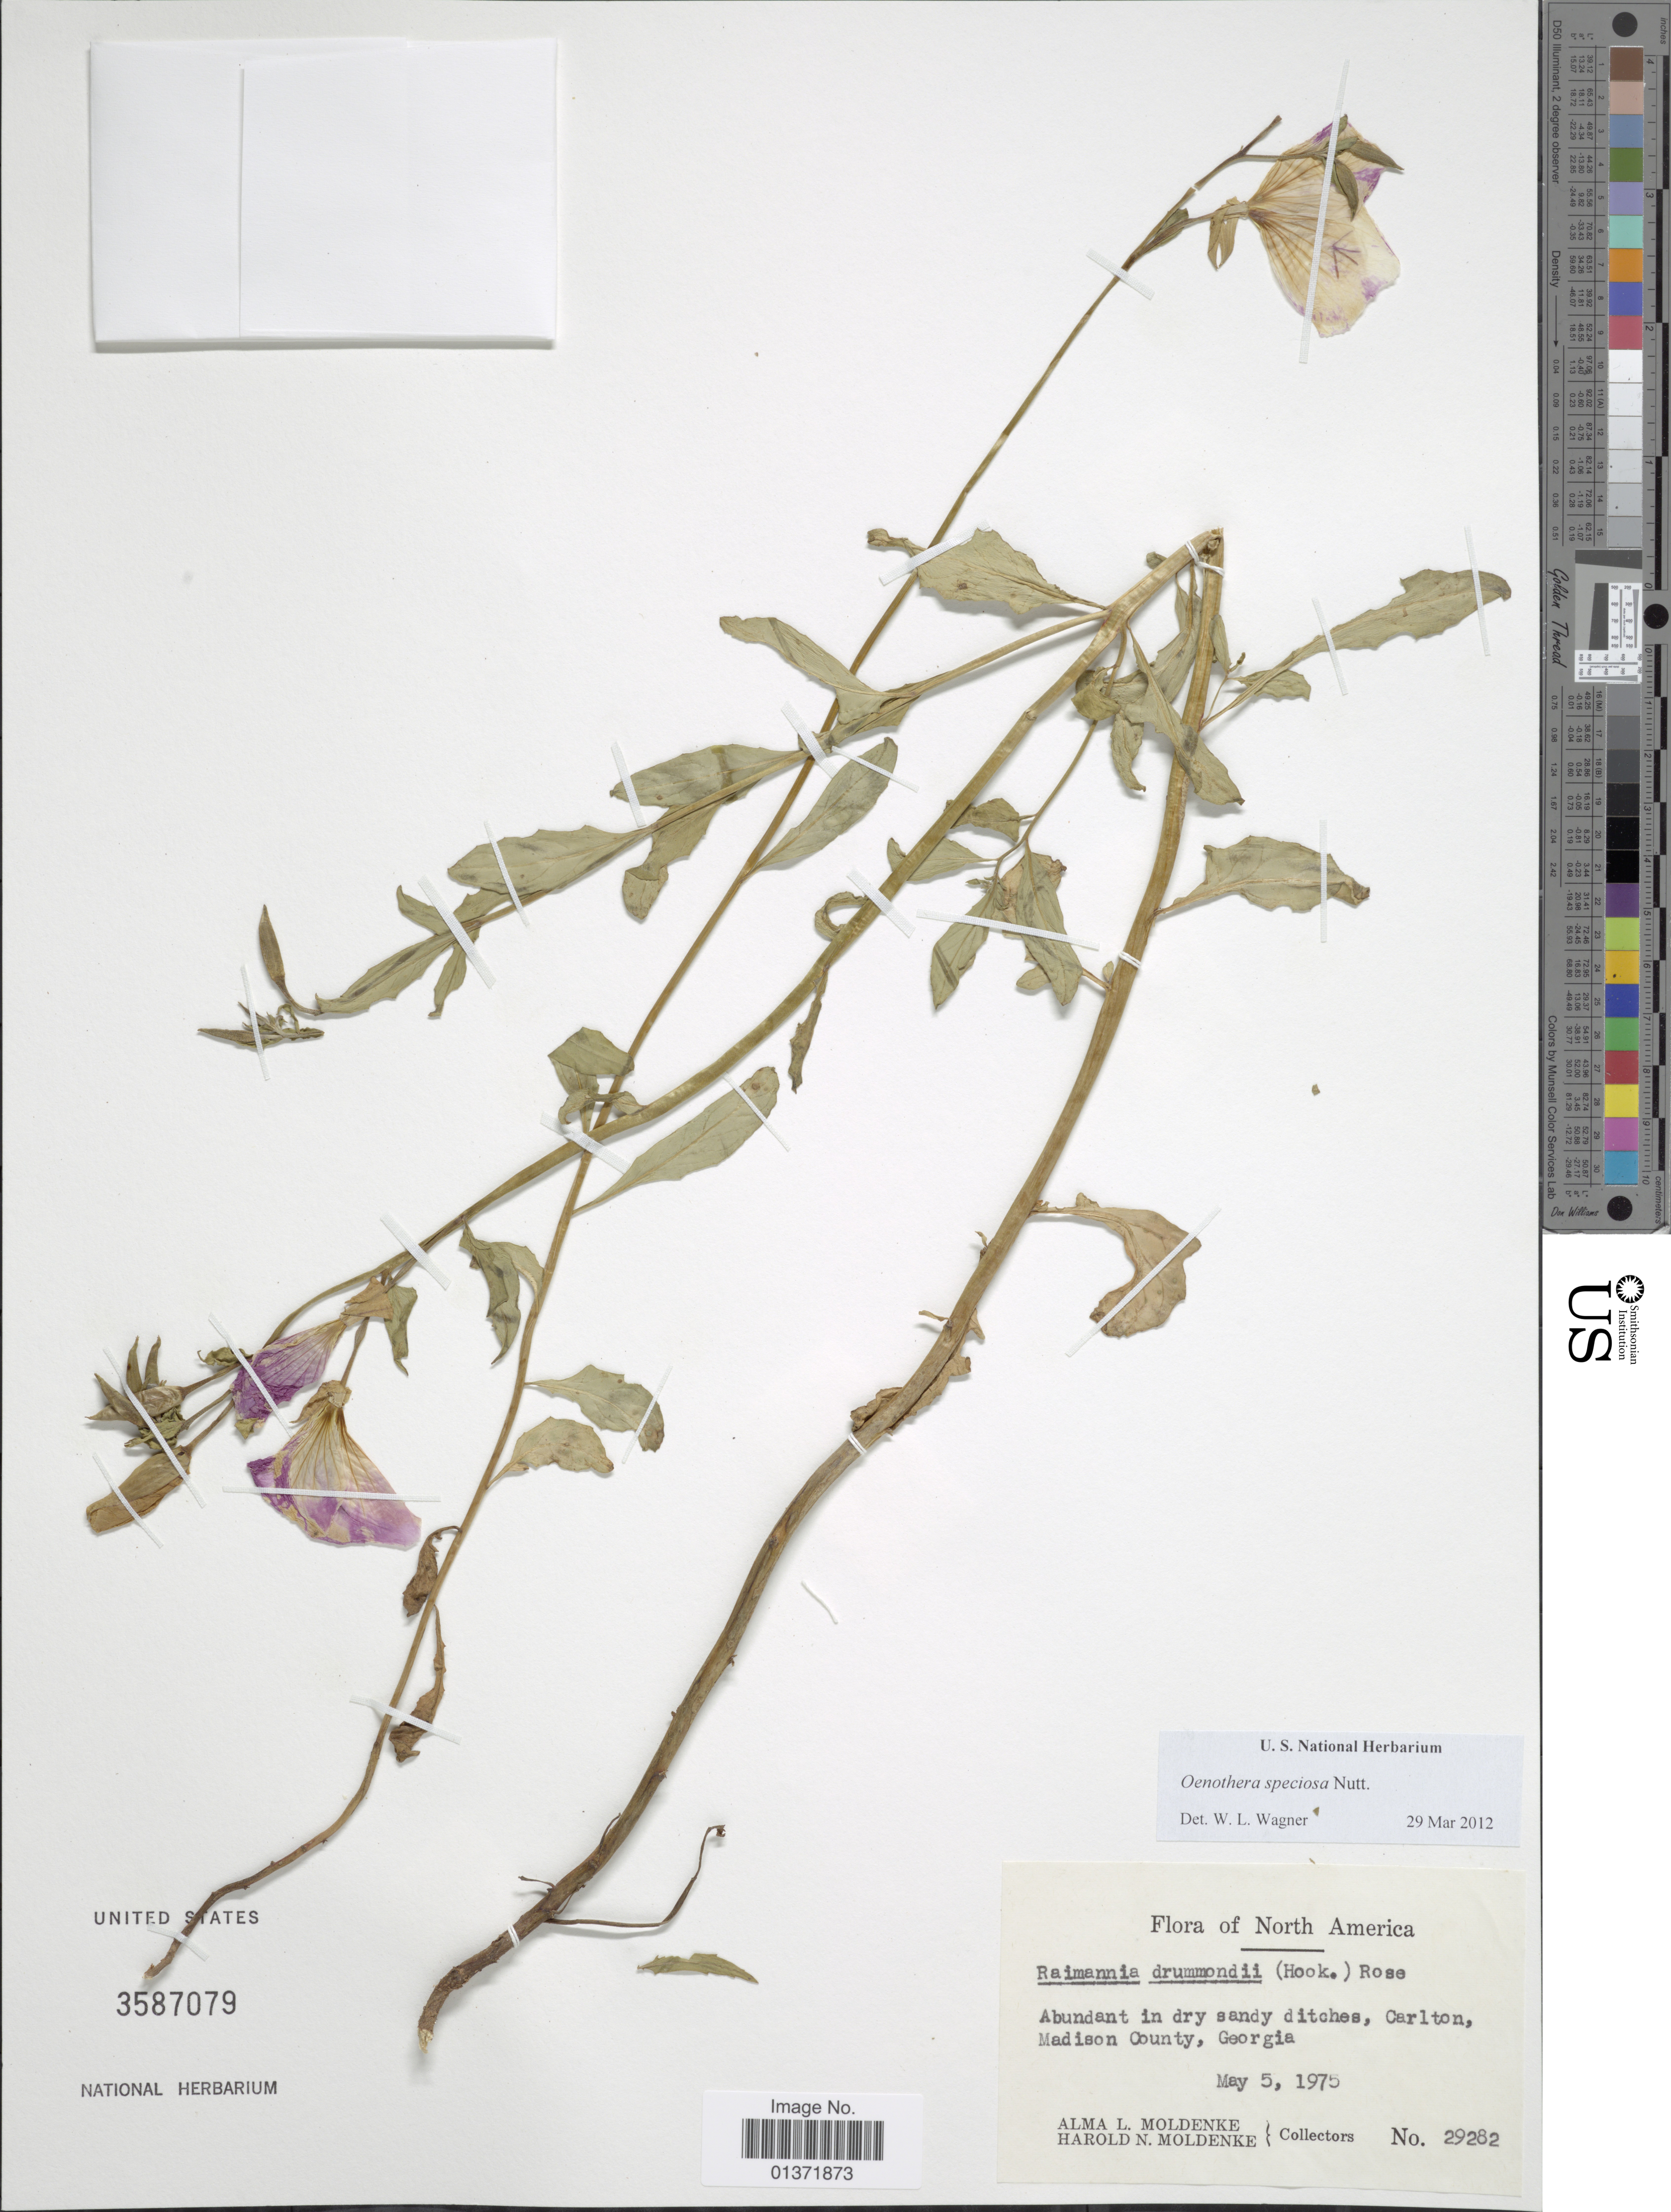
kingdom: Plantae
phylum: Tracheophyta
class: Magnoliopsida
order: Myrtales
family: Onagraceae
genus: Oenothera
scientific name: Oenothera speciosa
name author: Nutt.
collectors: A. L. Moldenke & H. N. Moldenke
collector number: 29282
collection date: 1975-05-05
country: United States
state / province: Georgia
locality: North America, Carlton, Madison County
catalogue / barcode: US 3587079